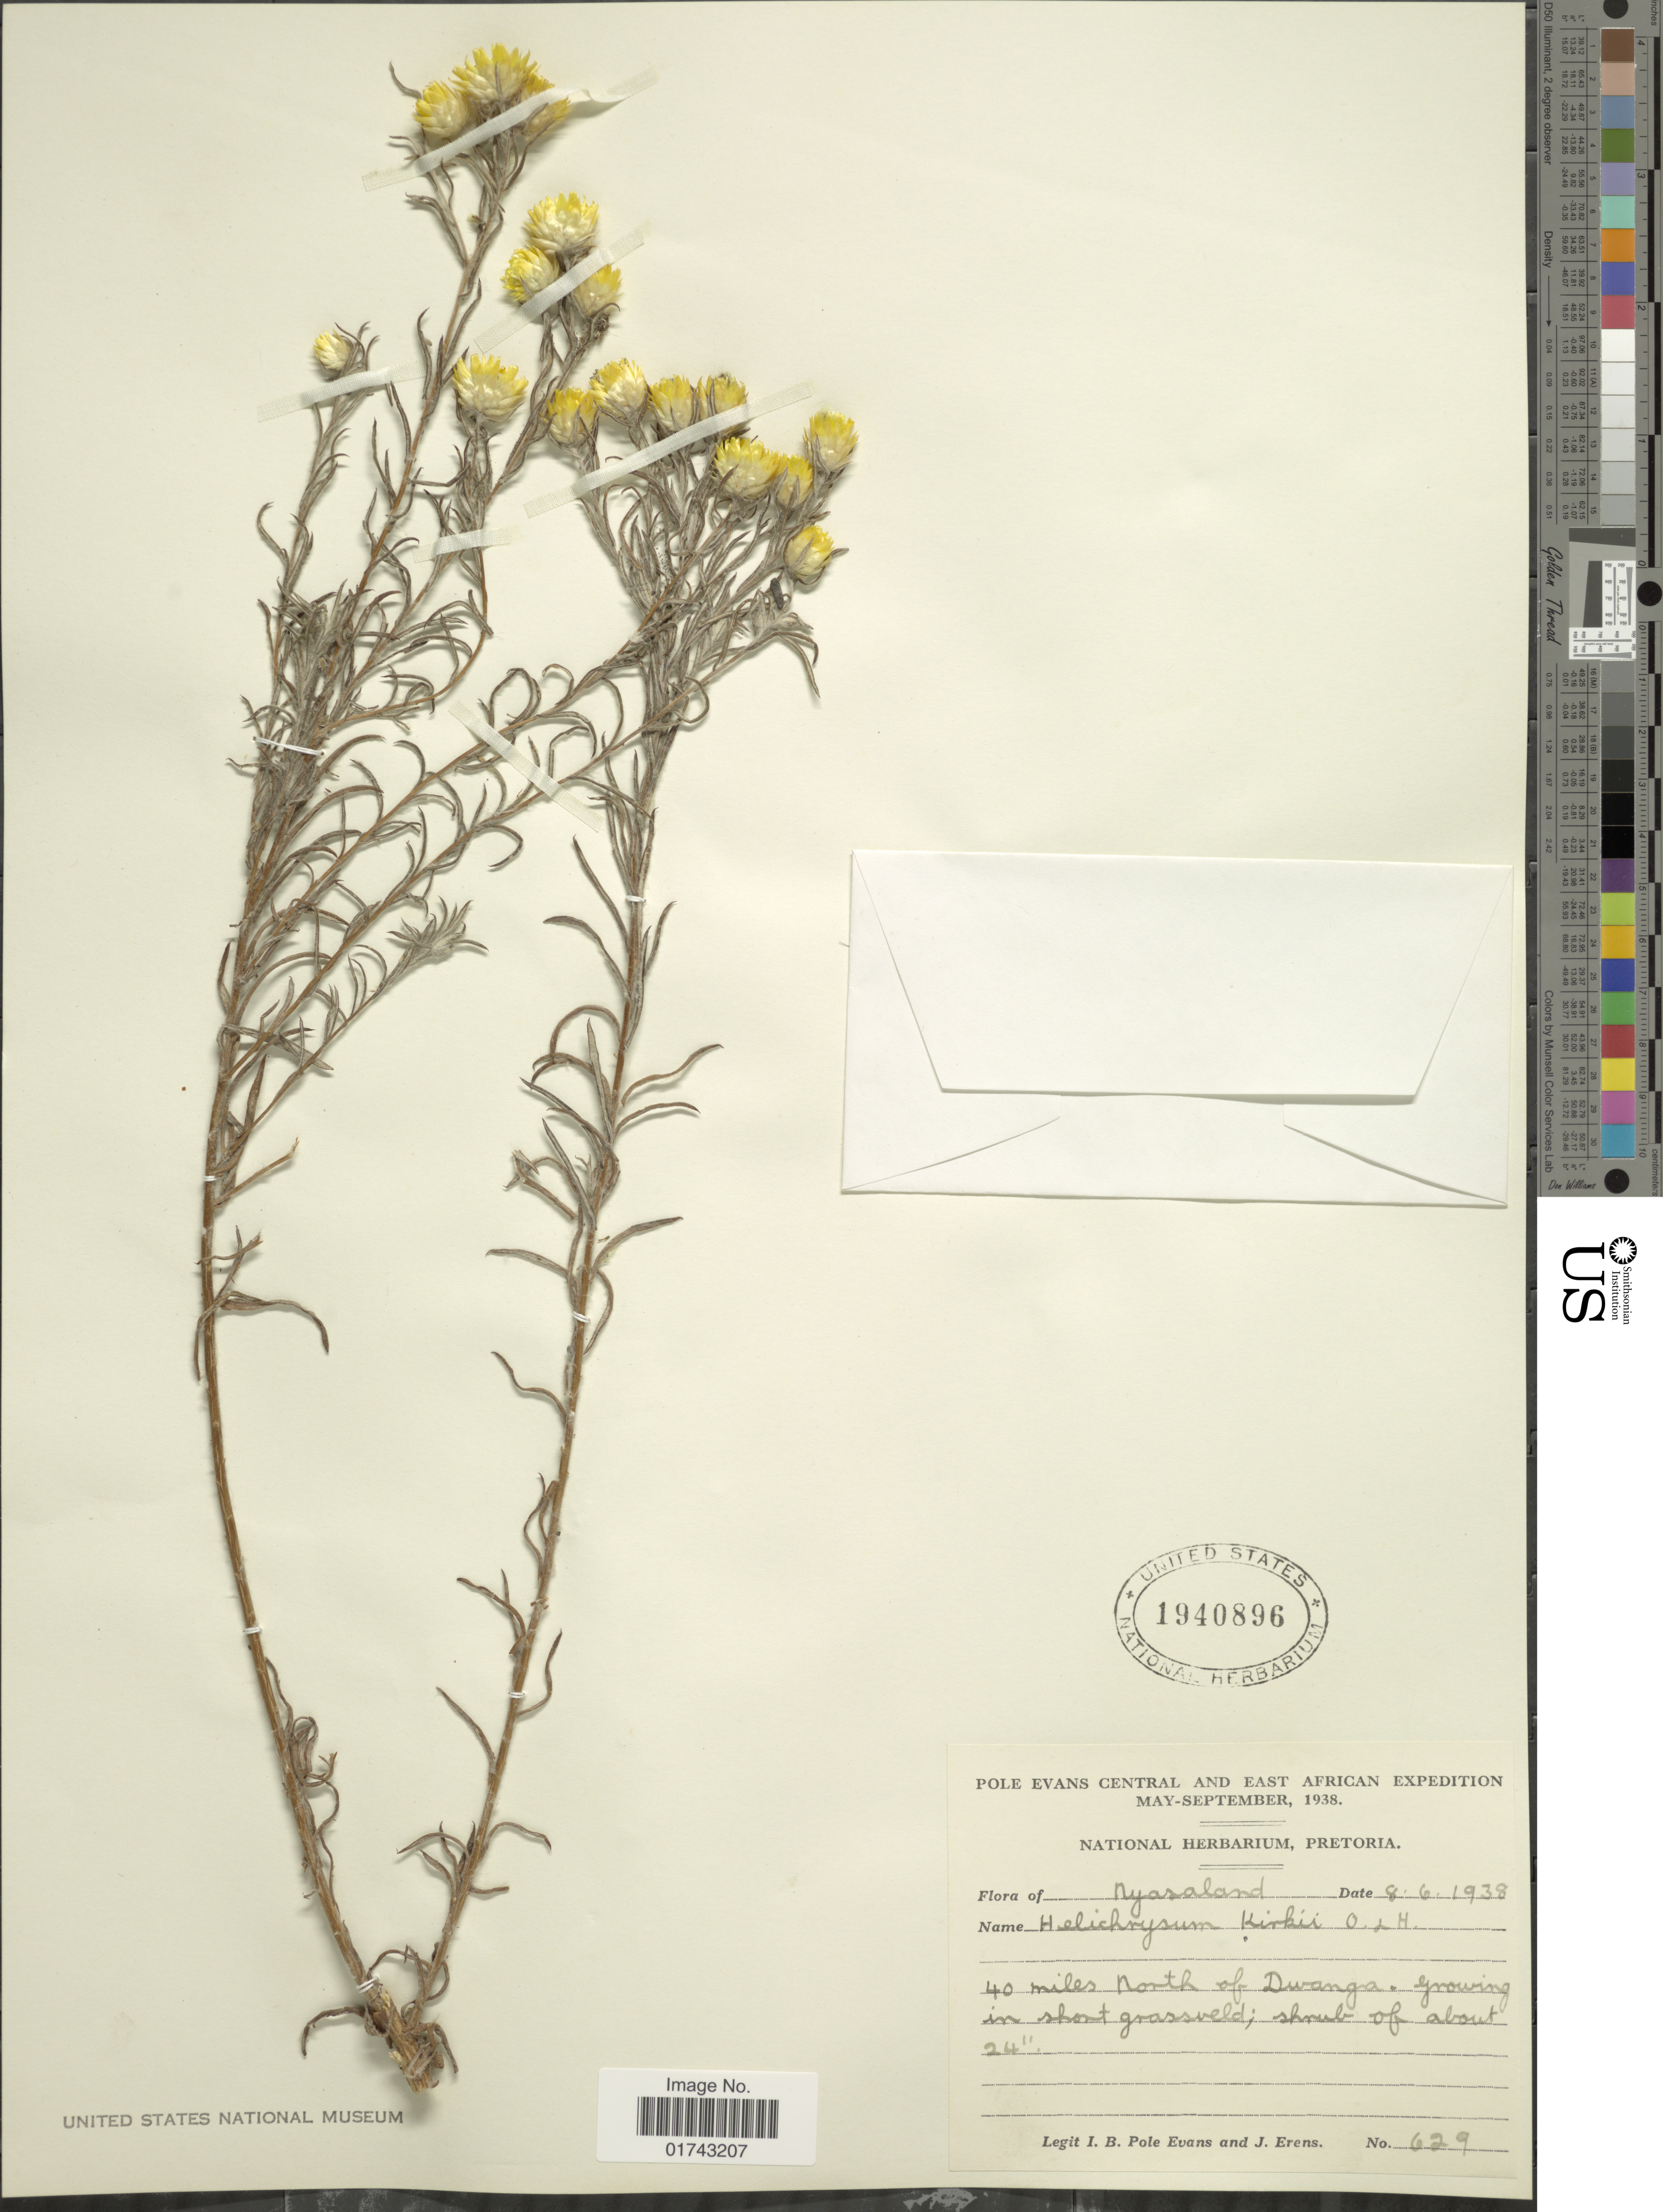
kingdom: Plantae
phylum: Tracheophyta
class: Magnoliopsida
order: Asterales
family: Asteraceae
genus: Helichrysum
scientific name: Helichrysum kirkii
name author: Oliv. & Hiern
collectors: I. B. Pole-Evans & J. Erens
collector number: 629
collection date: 1938-06-08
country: Malawi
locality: East Africa, Nyasaland, 40 miles north of Dwanga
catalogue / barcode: US 1940896